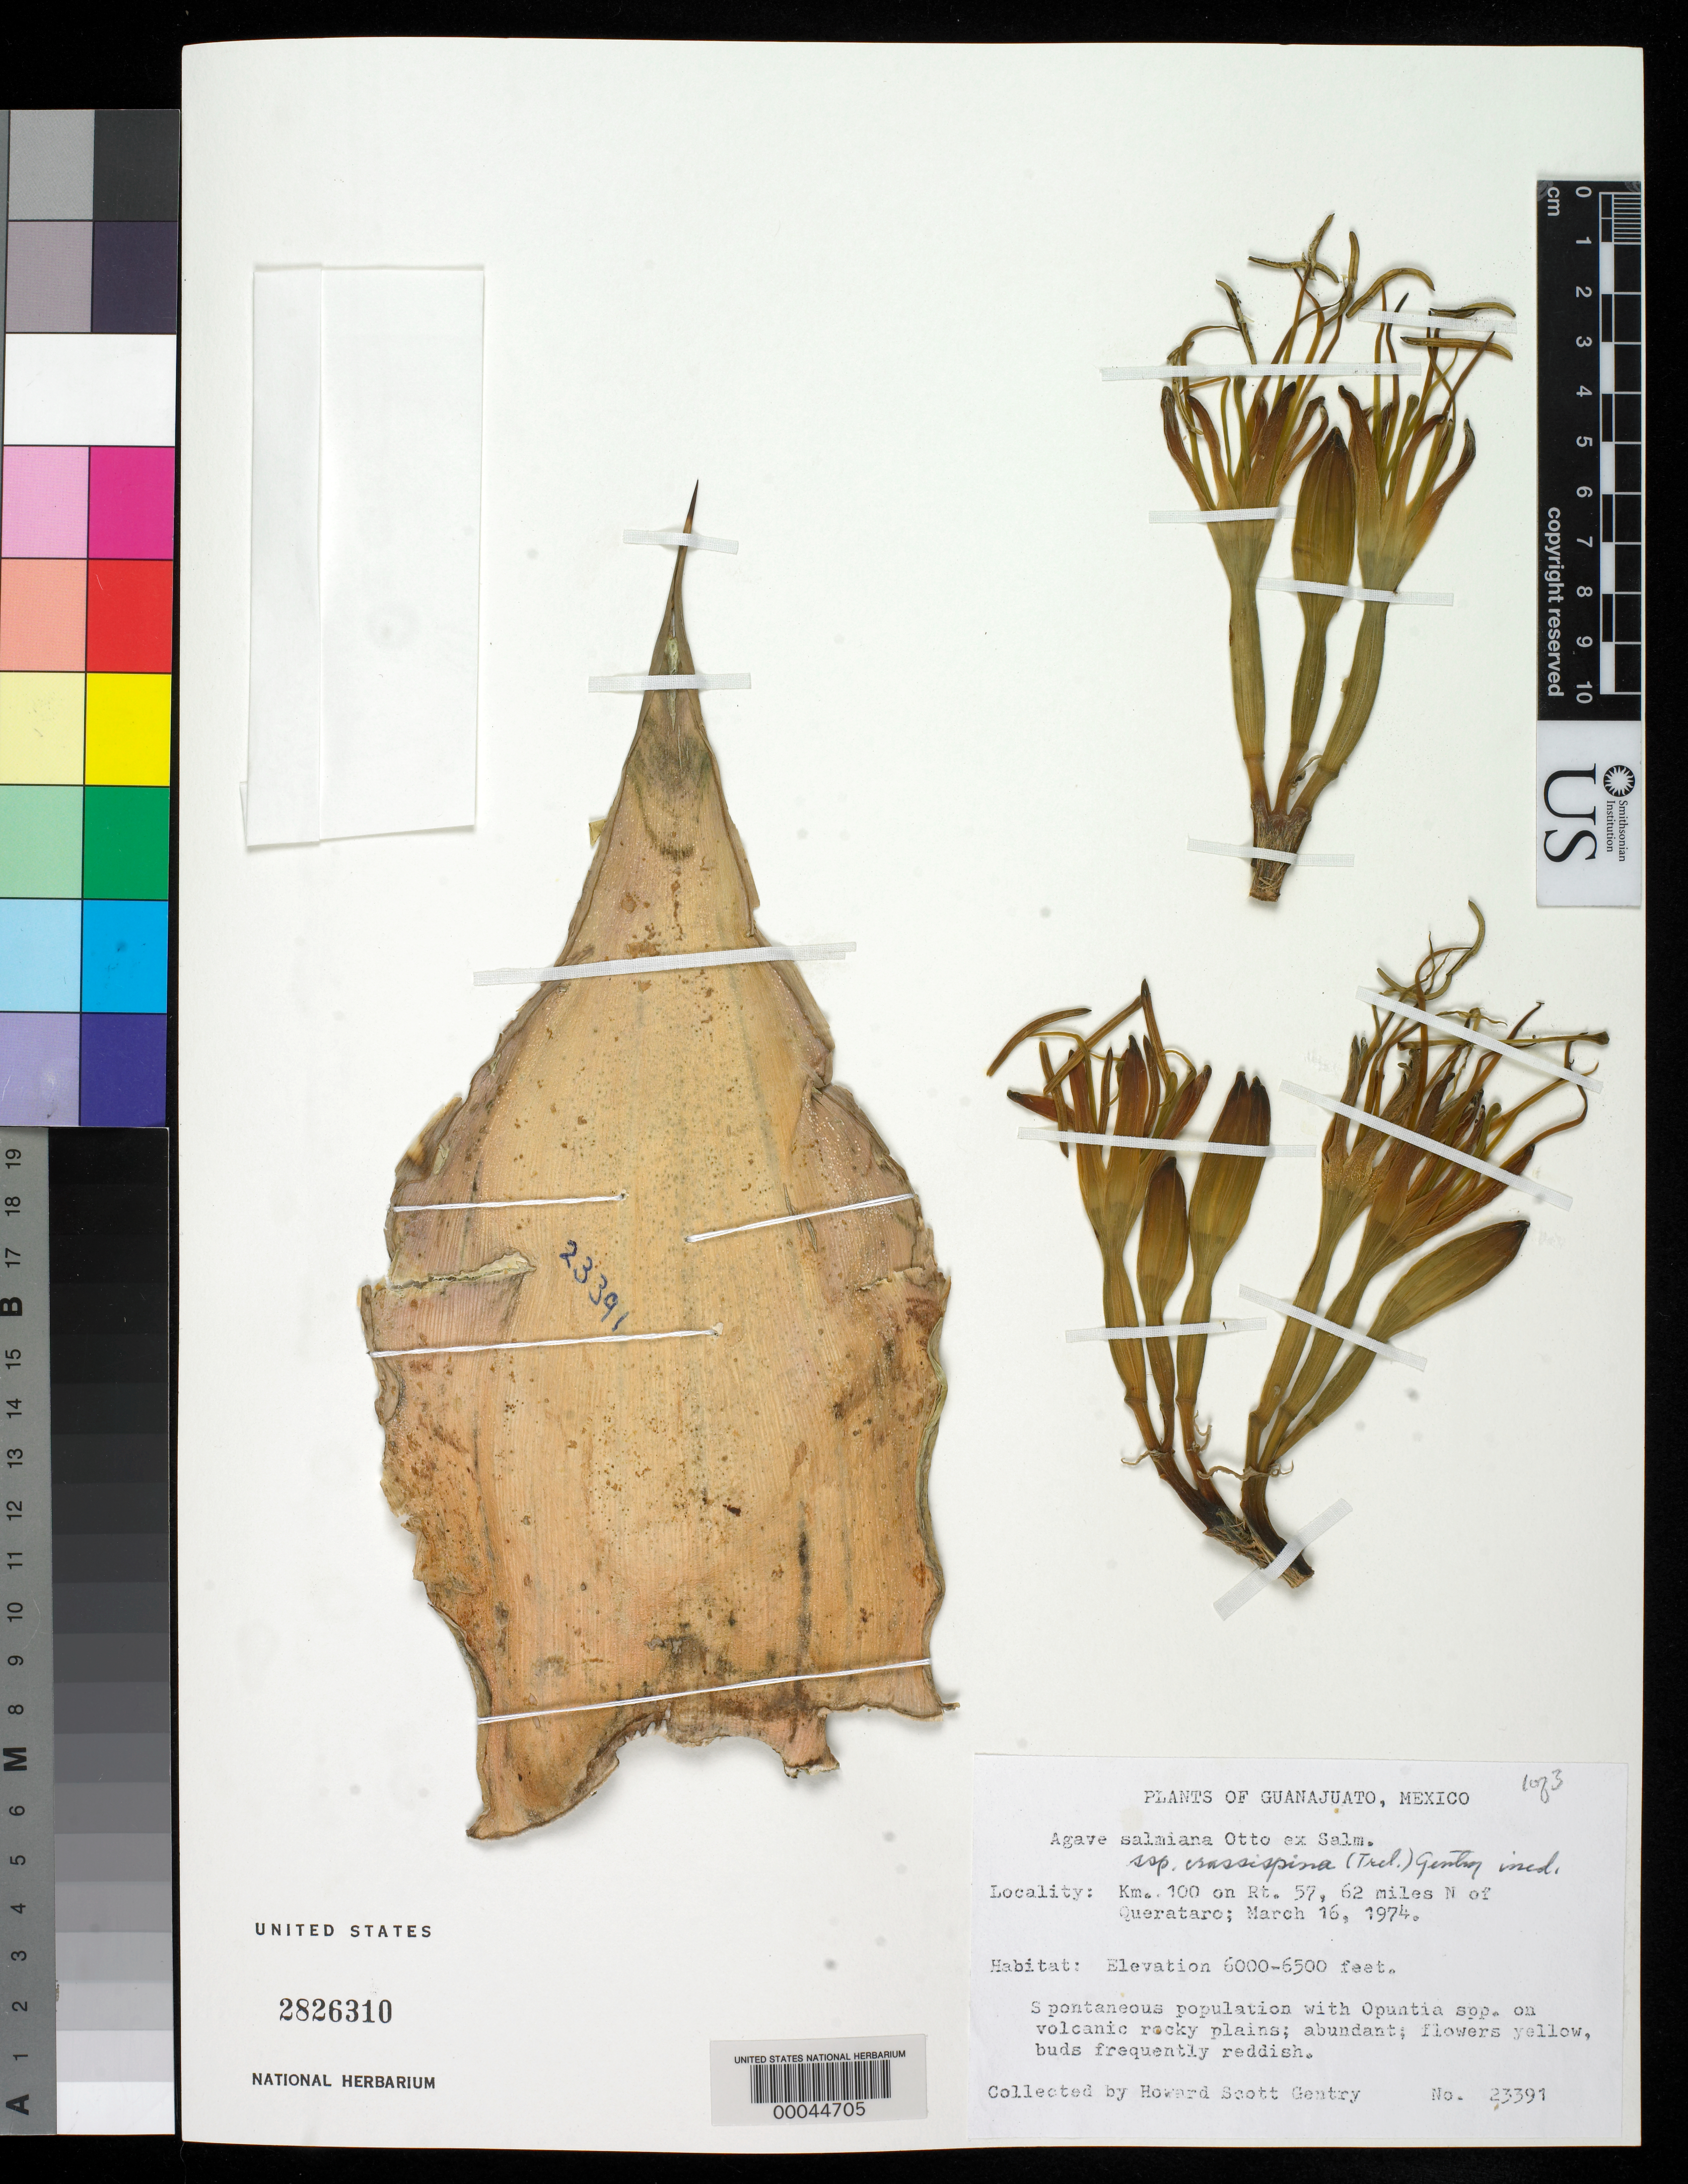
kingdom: Plantae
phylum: Tracheophyta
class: Liliopsida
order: Asparagales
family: Asparagaceae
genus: Agave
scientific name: Agave salmiana subsp. crassispina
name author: (Trel.) Gentry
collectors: H. S. Gentry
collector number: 23391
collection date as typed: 16 Mar 1974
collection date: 1974-03-16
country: Mexico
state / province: Guanajuato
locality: Km 100 on rt 57, 62 mi N of Querataro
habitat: Vocanic rocky plains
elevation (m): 1829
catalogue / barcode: US 2826310